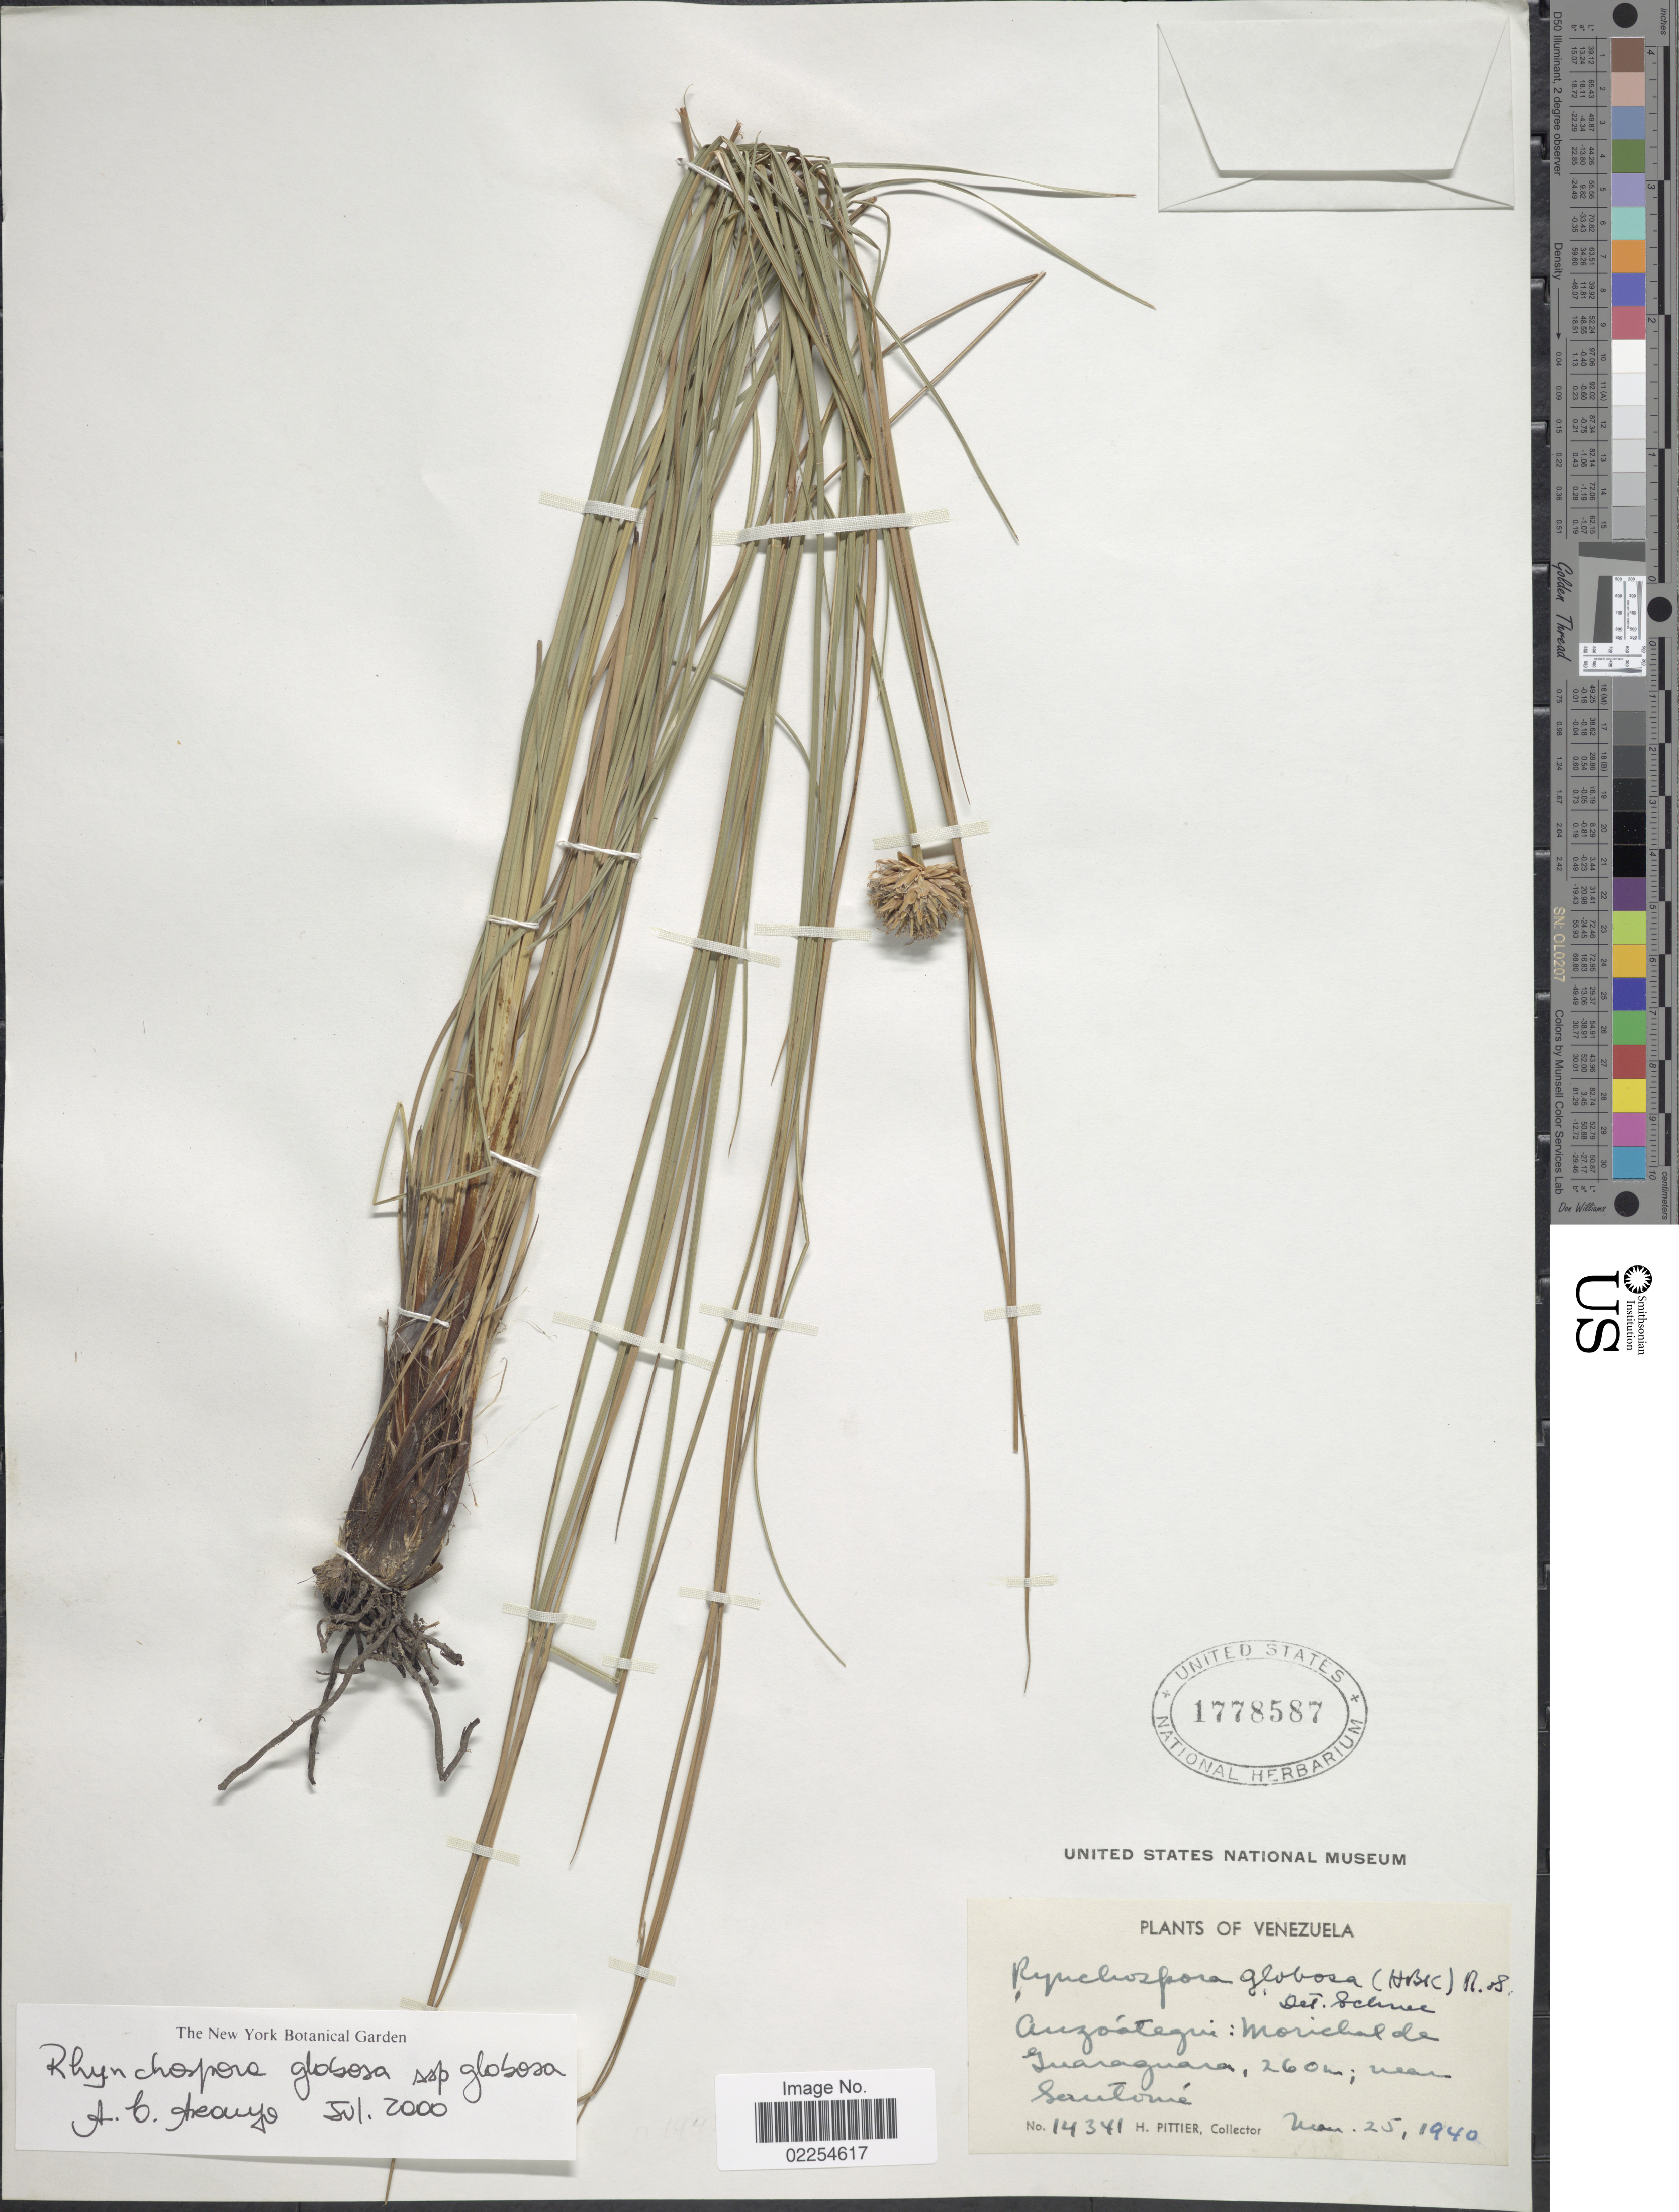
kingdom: Plantae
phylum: Tracheophyta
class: Liliopsida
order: Poales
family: Cyperaceae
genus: Rhynchospora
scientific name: Rhynchospora globosa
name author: (Kunth) Roem. & Schult.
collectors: H. F. Pittier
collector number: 14341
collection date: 1940-03-25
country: Venezuela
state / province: Anzoategui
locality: Morichal de Guaraguara, near Santomé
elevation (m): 260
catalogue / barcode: US 1778587